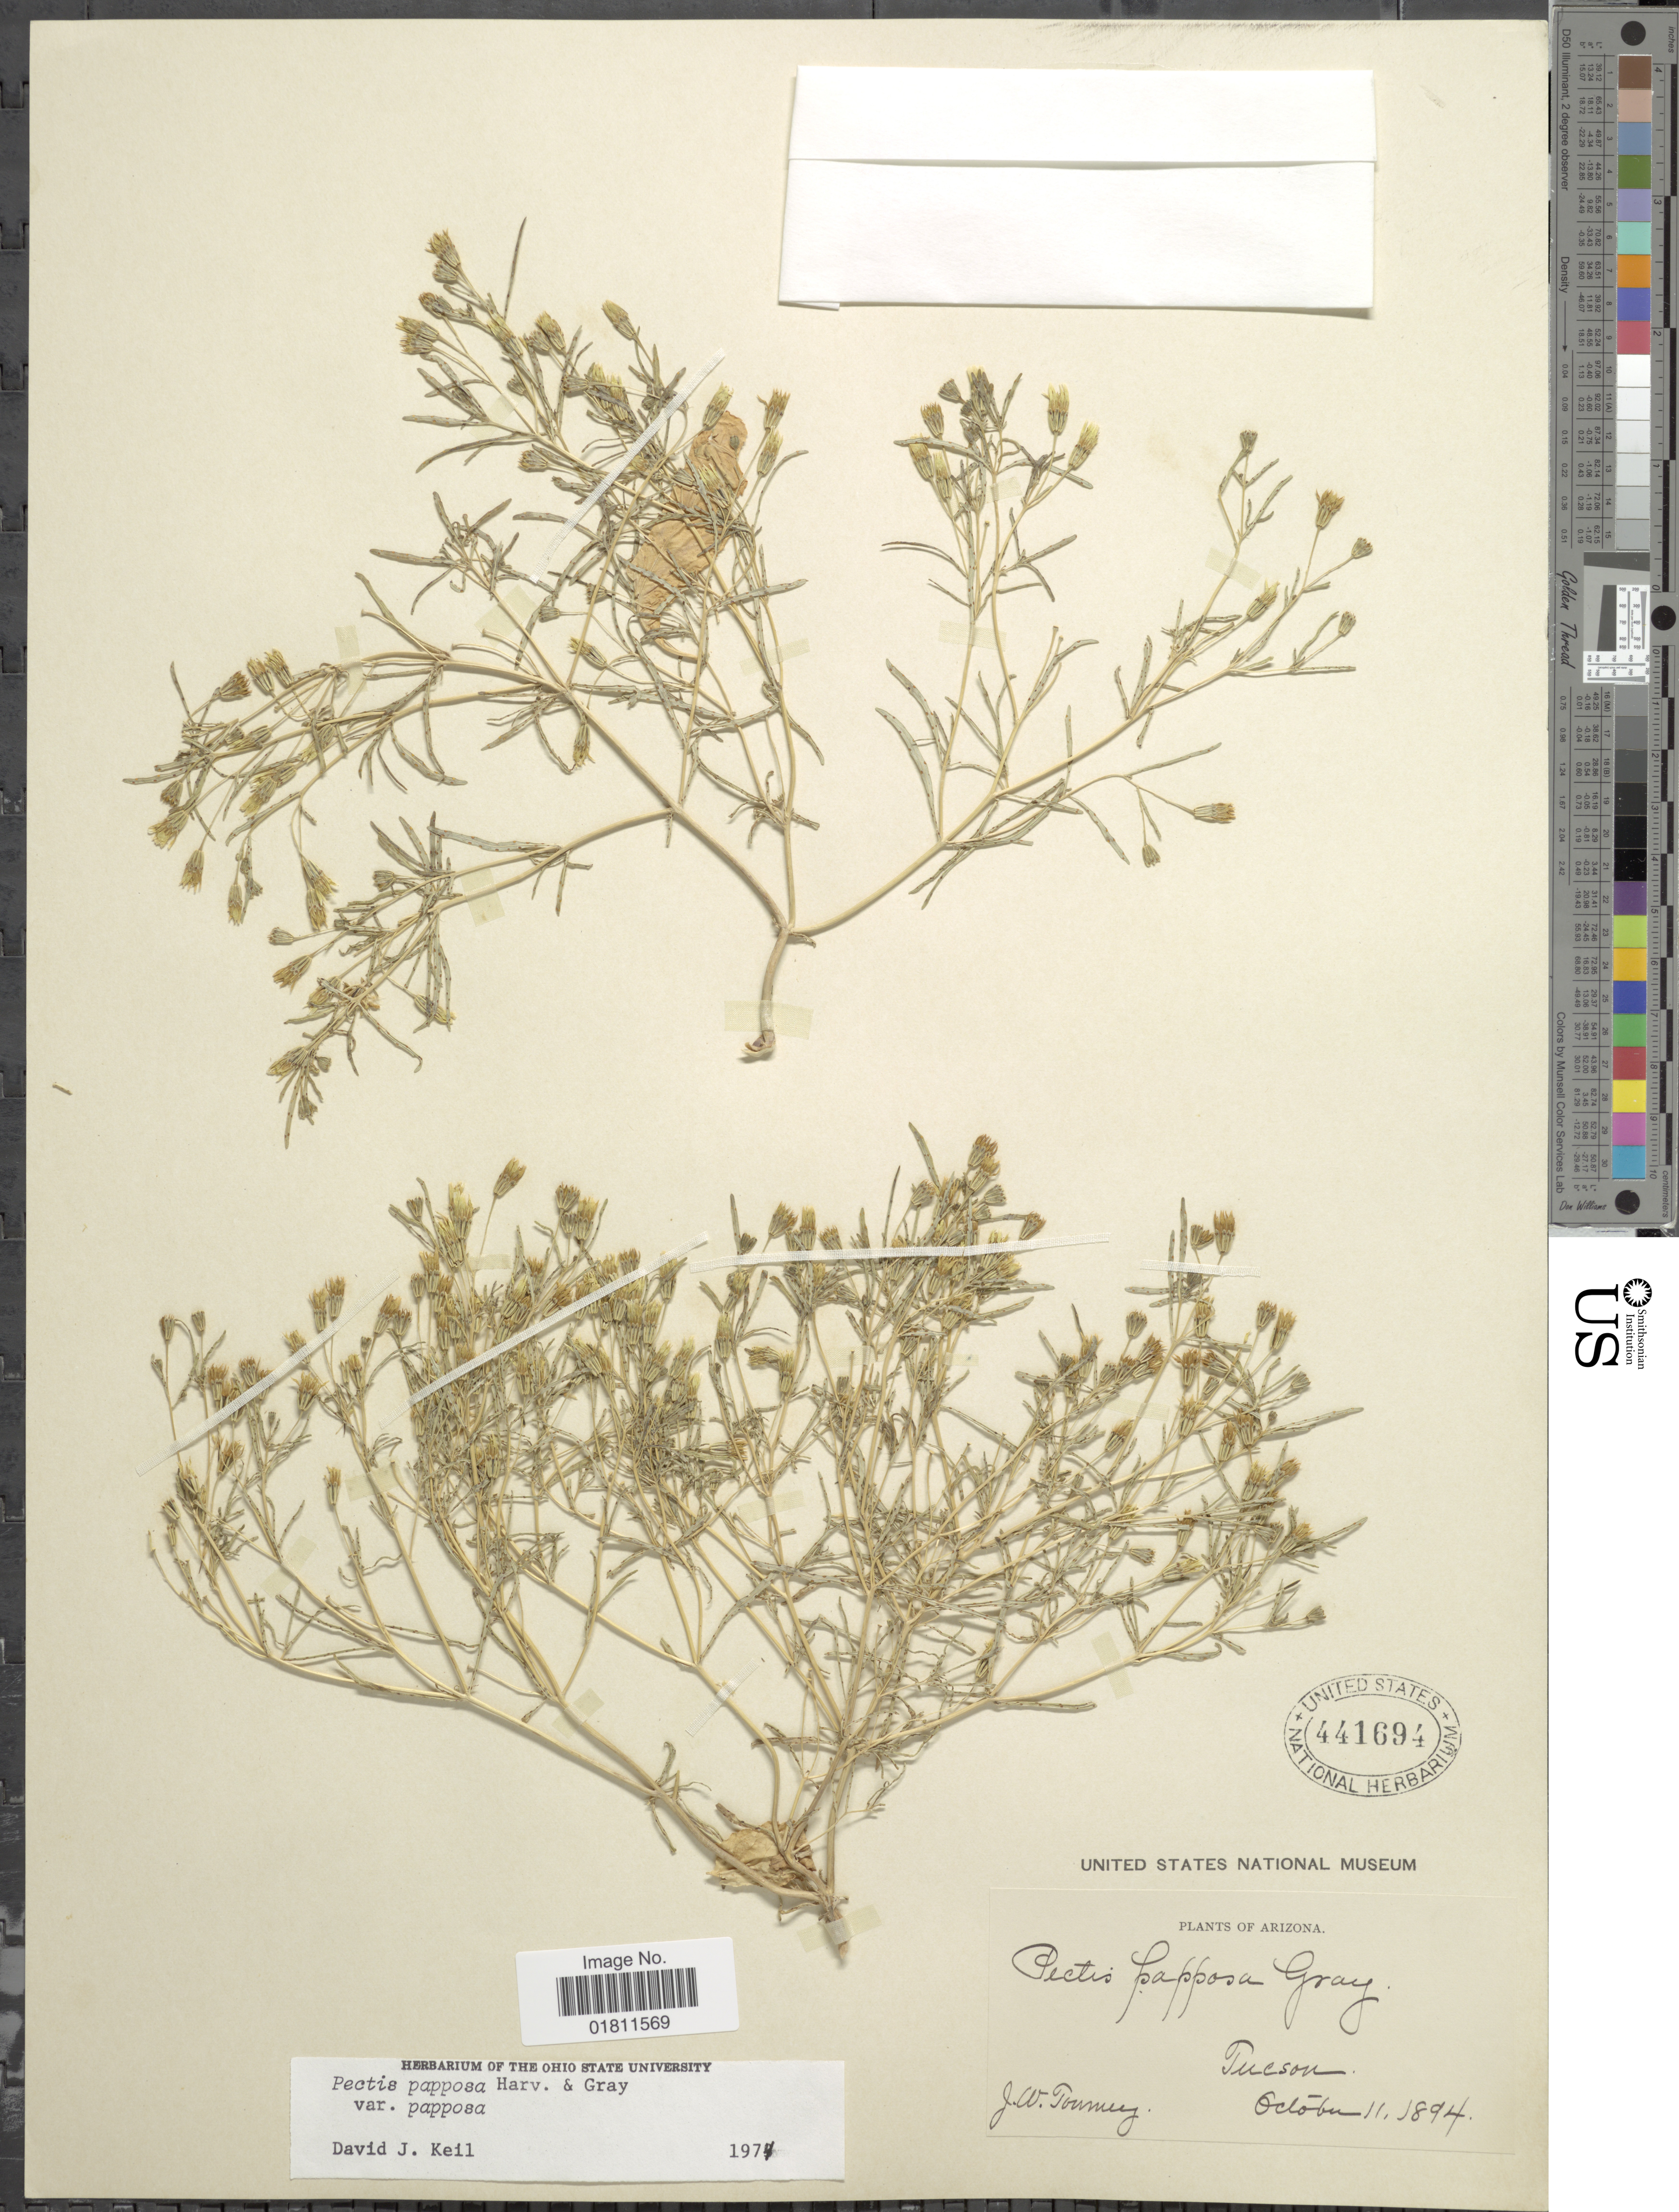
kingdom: Plantae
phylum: Tracheophyta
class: Magnoliopsida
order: Asterales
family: Asteraceae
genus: Pectis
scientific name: Pectis papposa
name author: Harv. & A. Gray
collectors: J. W. Toumey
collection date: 1894-10-11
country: United States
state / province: Arizona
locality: Arizona. Tucson.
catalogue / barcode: US 441694